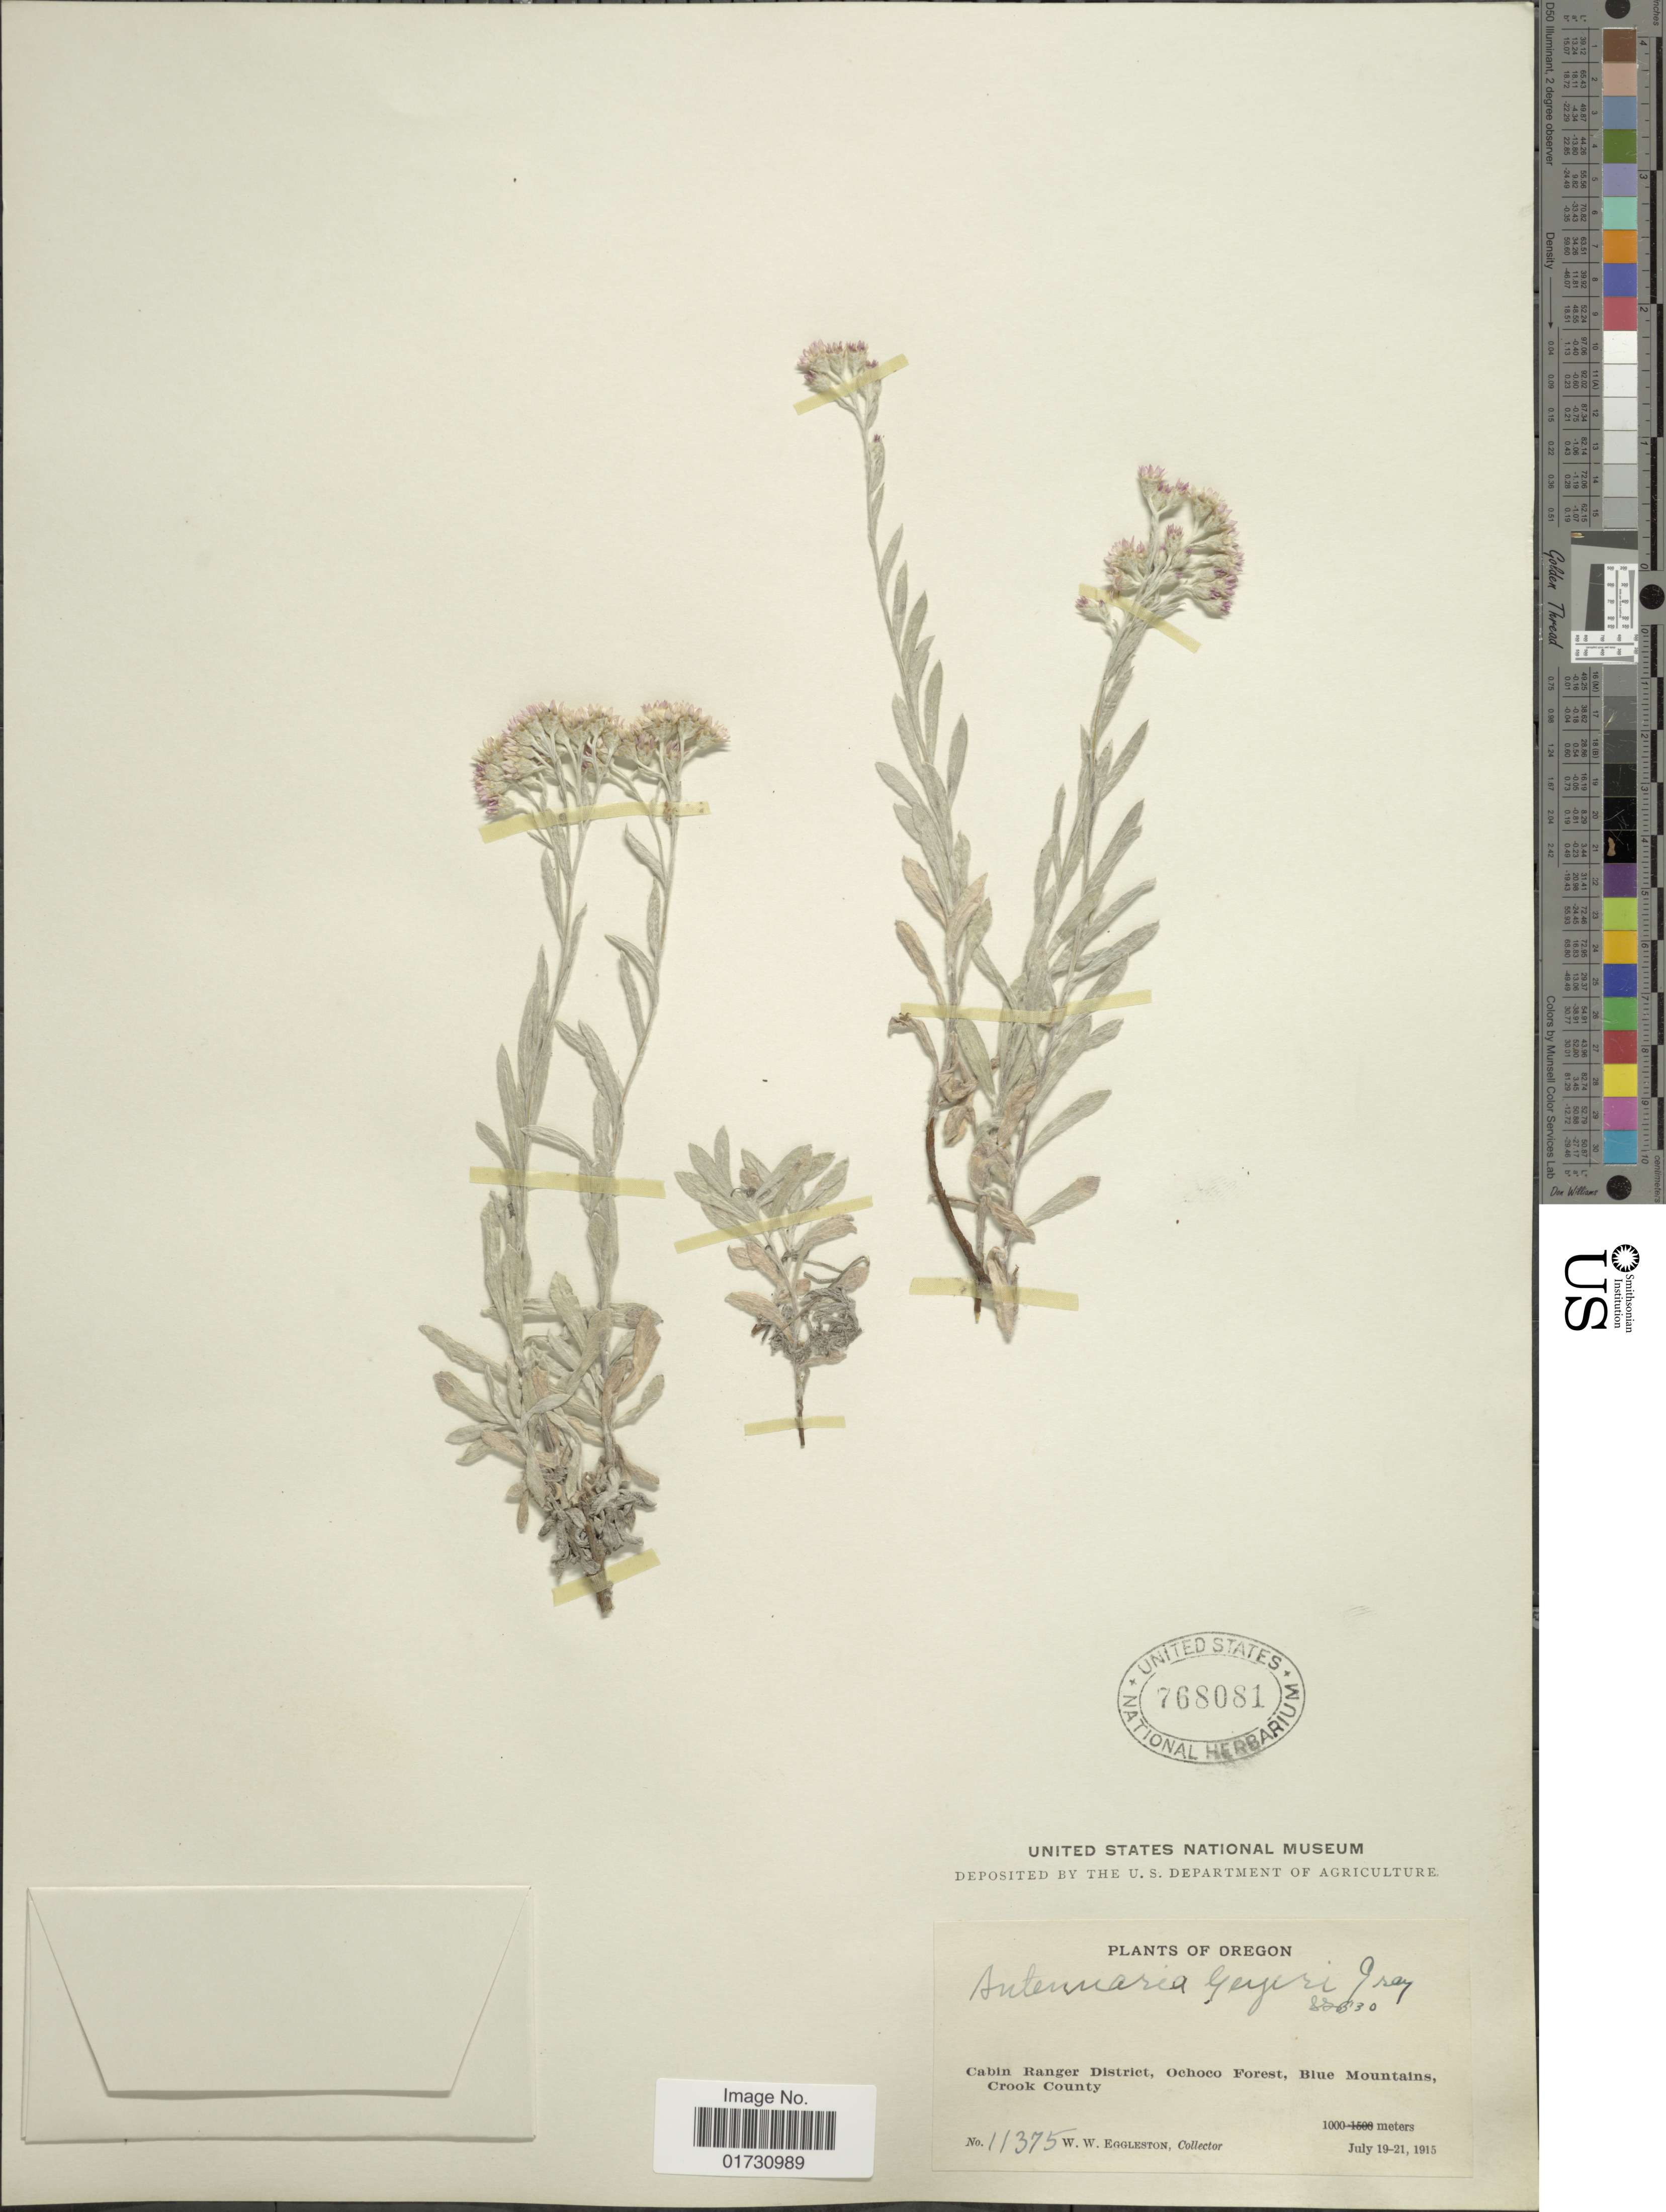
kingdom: Plantae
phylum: Tracheophyta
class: Magnoliopsida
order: Asterales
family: Asteraceae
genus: Antennaria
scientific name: Antennaria geyeri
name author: A. Gray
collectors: W. W. Eggleston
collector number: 11375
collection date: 1915-07-19/1915-07-21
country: United States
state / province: Oregon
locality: Cabin Ranger District, Ochoco Forest, Blue Mountains, Crook County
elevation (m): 1000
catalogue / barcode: US 768081